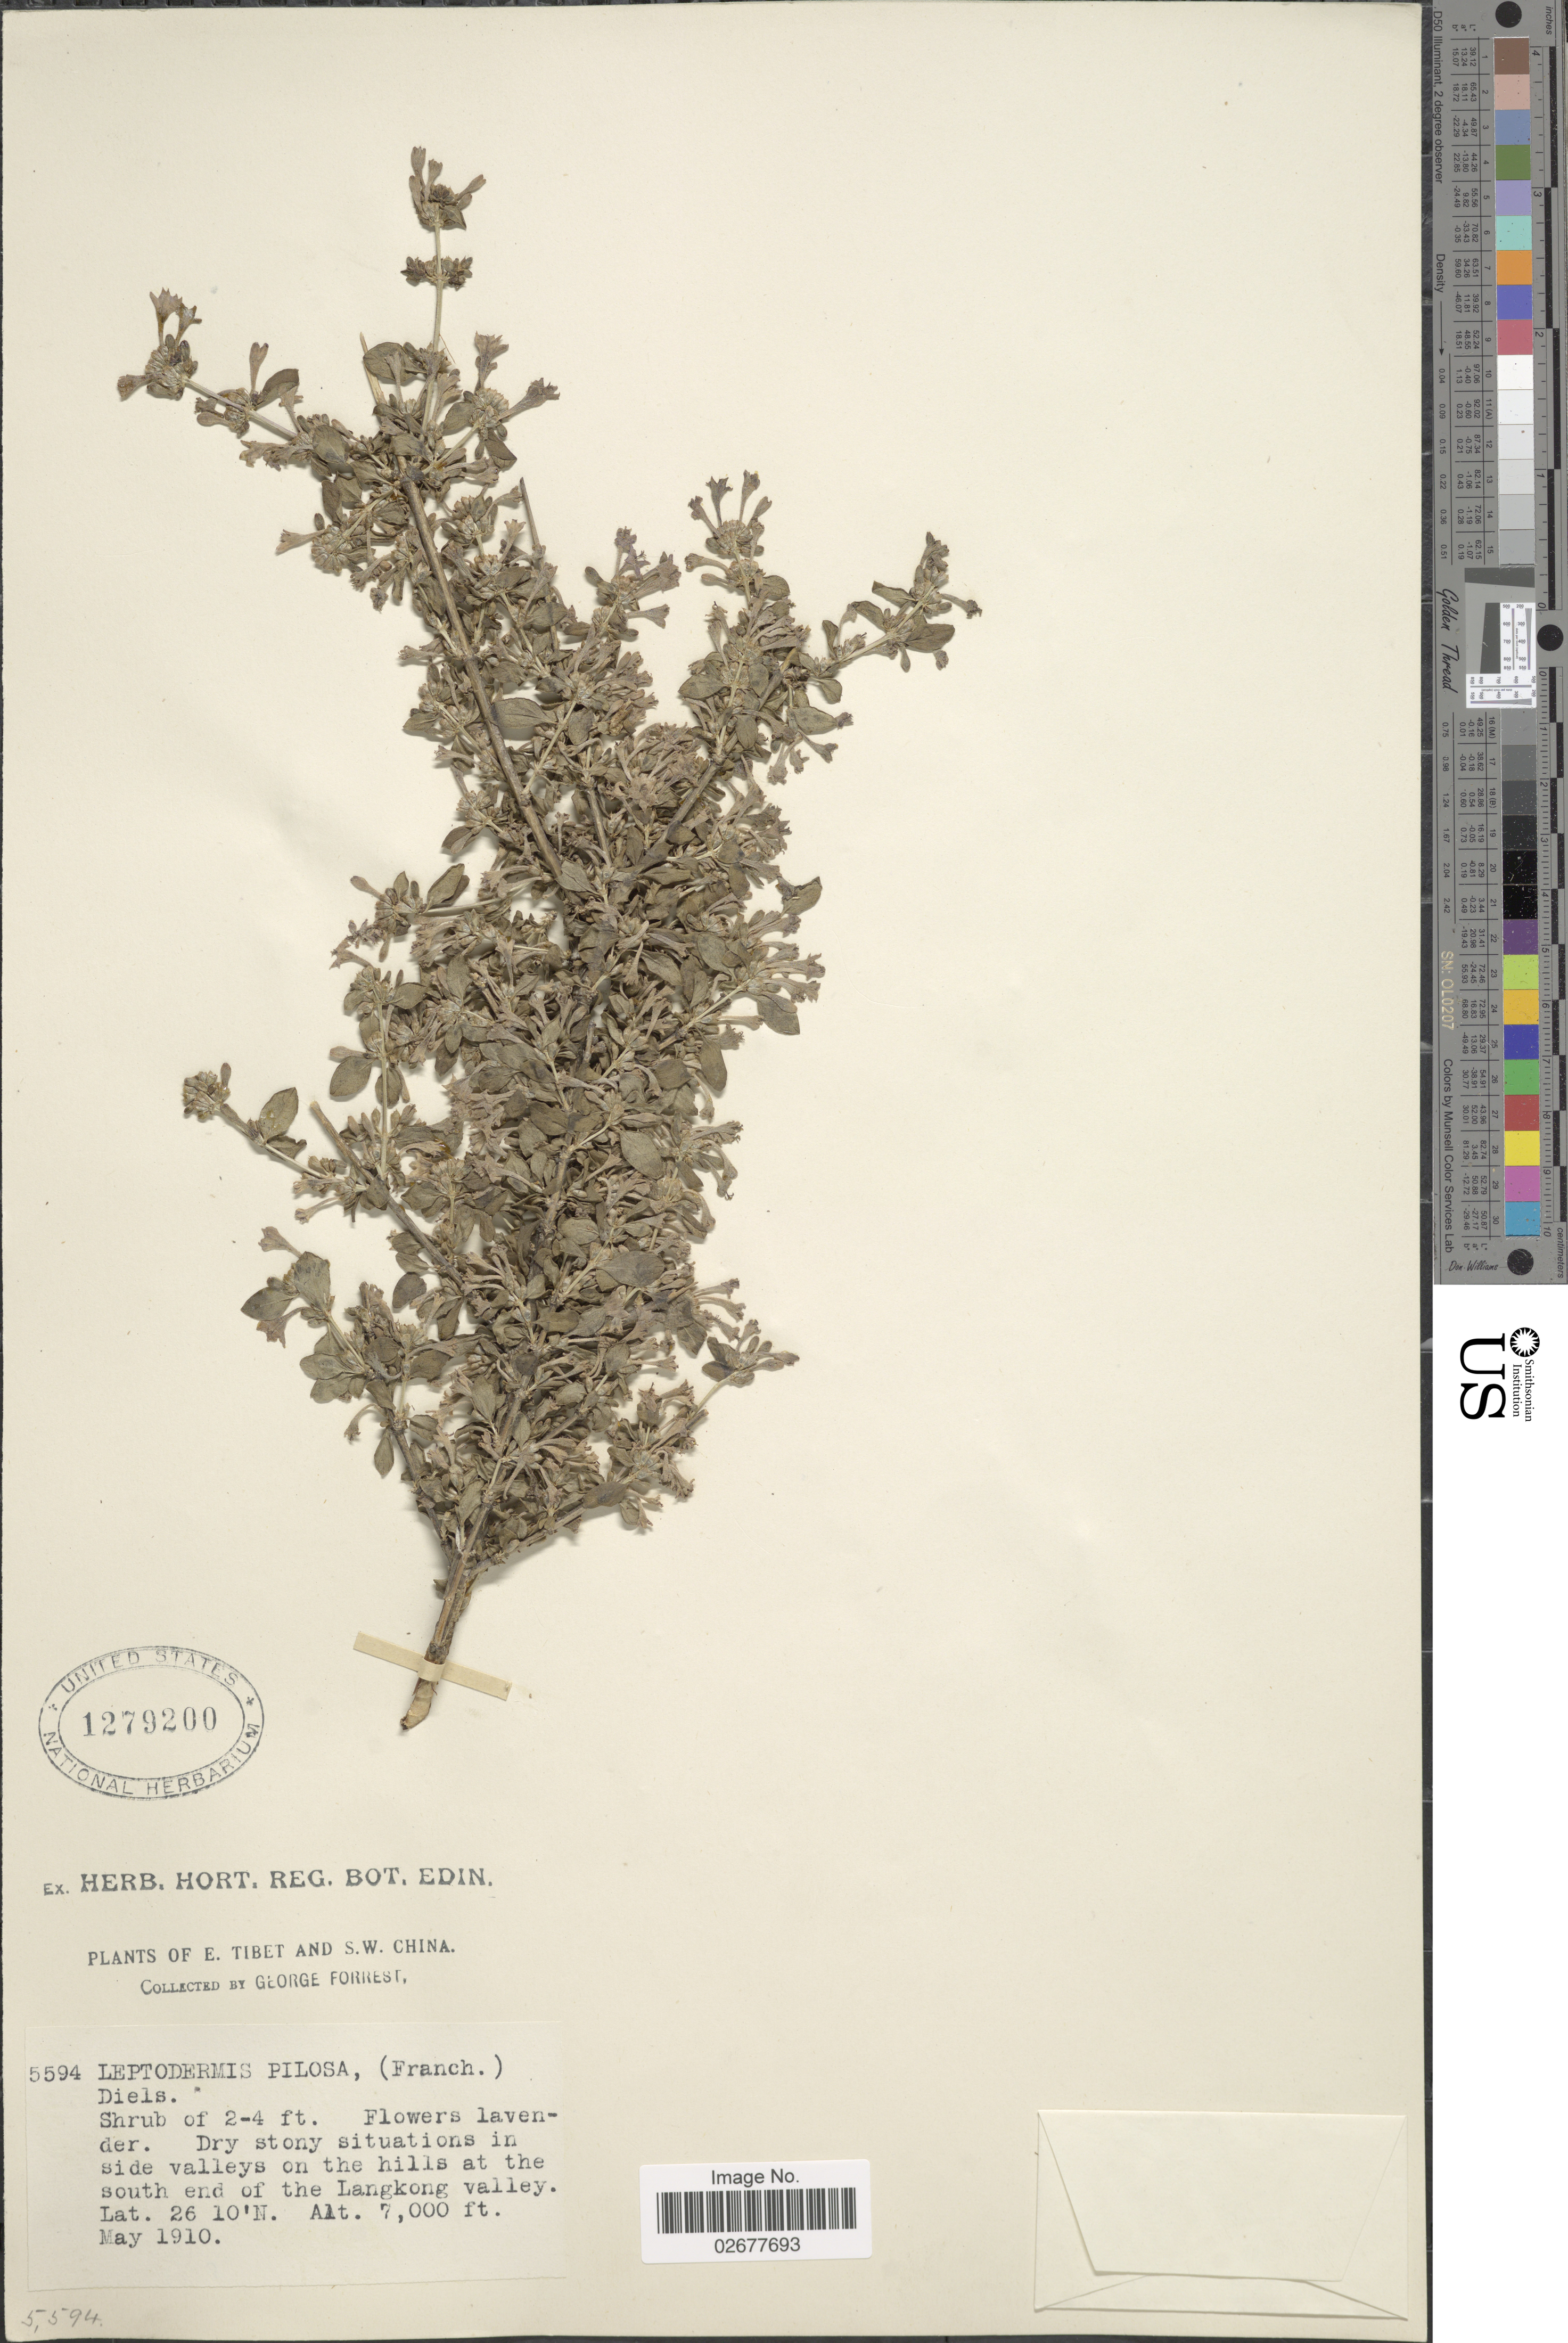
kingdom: Plantae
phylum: Tracheophyta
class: Magnoliopsida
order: Gentianales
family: Rubiaceae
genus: Leptodermis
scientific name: Leptodermis pilosa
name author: Diels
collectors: G. Forrest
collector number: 5594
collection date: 1910-05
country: China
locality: E. Tibet and S.W. China. In side valleys on the hills at the south end of the Langkpng Valley.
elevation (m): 2134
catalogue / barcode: US 1279200